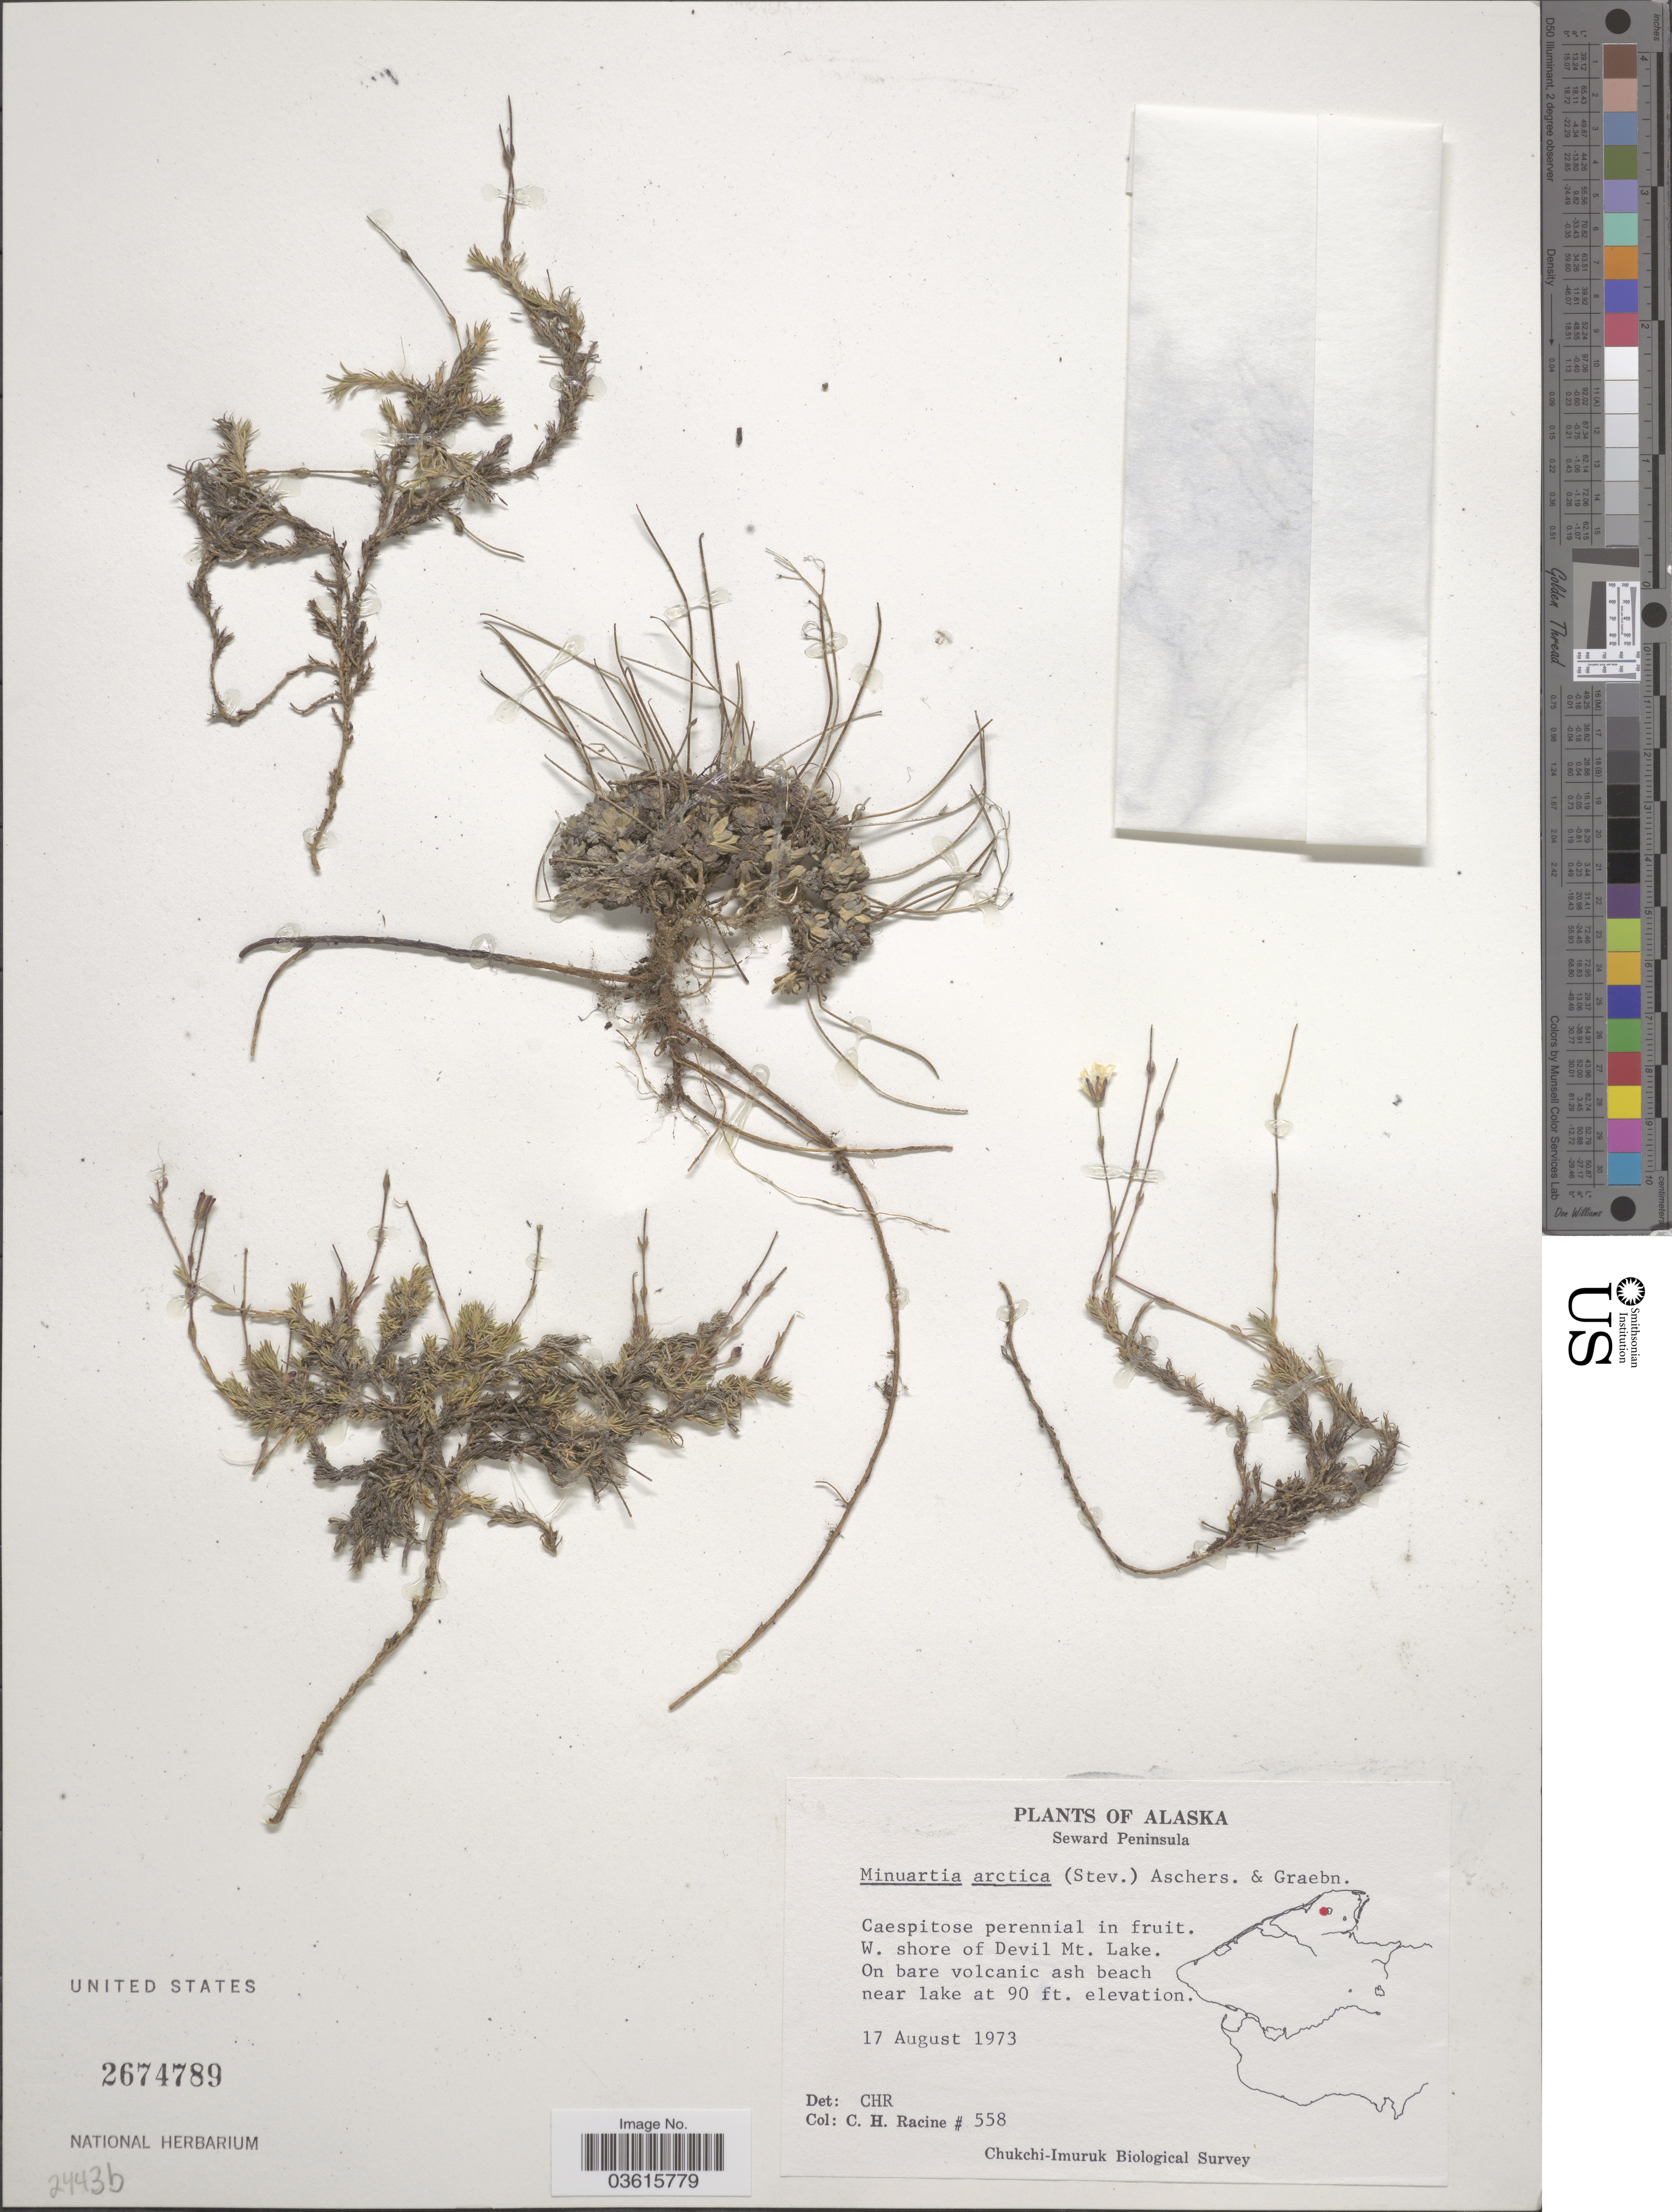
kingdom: Plantae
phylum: Tracheophyta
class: Magnoliopsida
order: Caryophyllales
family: Caryophyllaceae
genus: Cherleria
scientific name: Cherleria yukonensis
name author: (Hultén) A.J. Moore & Dillenb.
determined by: Strong, Mark T., (BOT), Smithsonian Institution - National Museum of Natural History (UNITED STATES)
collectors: C. Racine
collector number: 558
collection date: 1973-08-17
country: United States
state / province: Alaska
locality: Seward Peninsula. W. shore of Devil Mt. Lake.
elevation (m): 27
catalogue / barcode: US 2674789